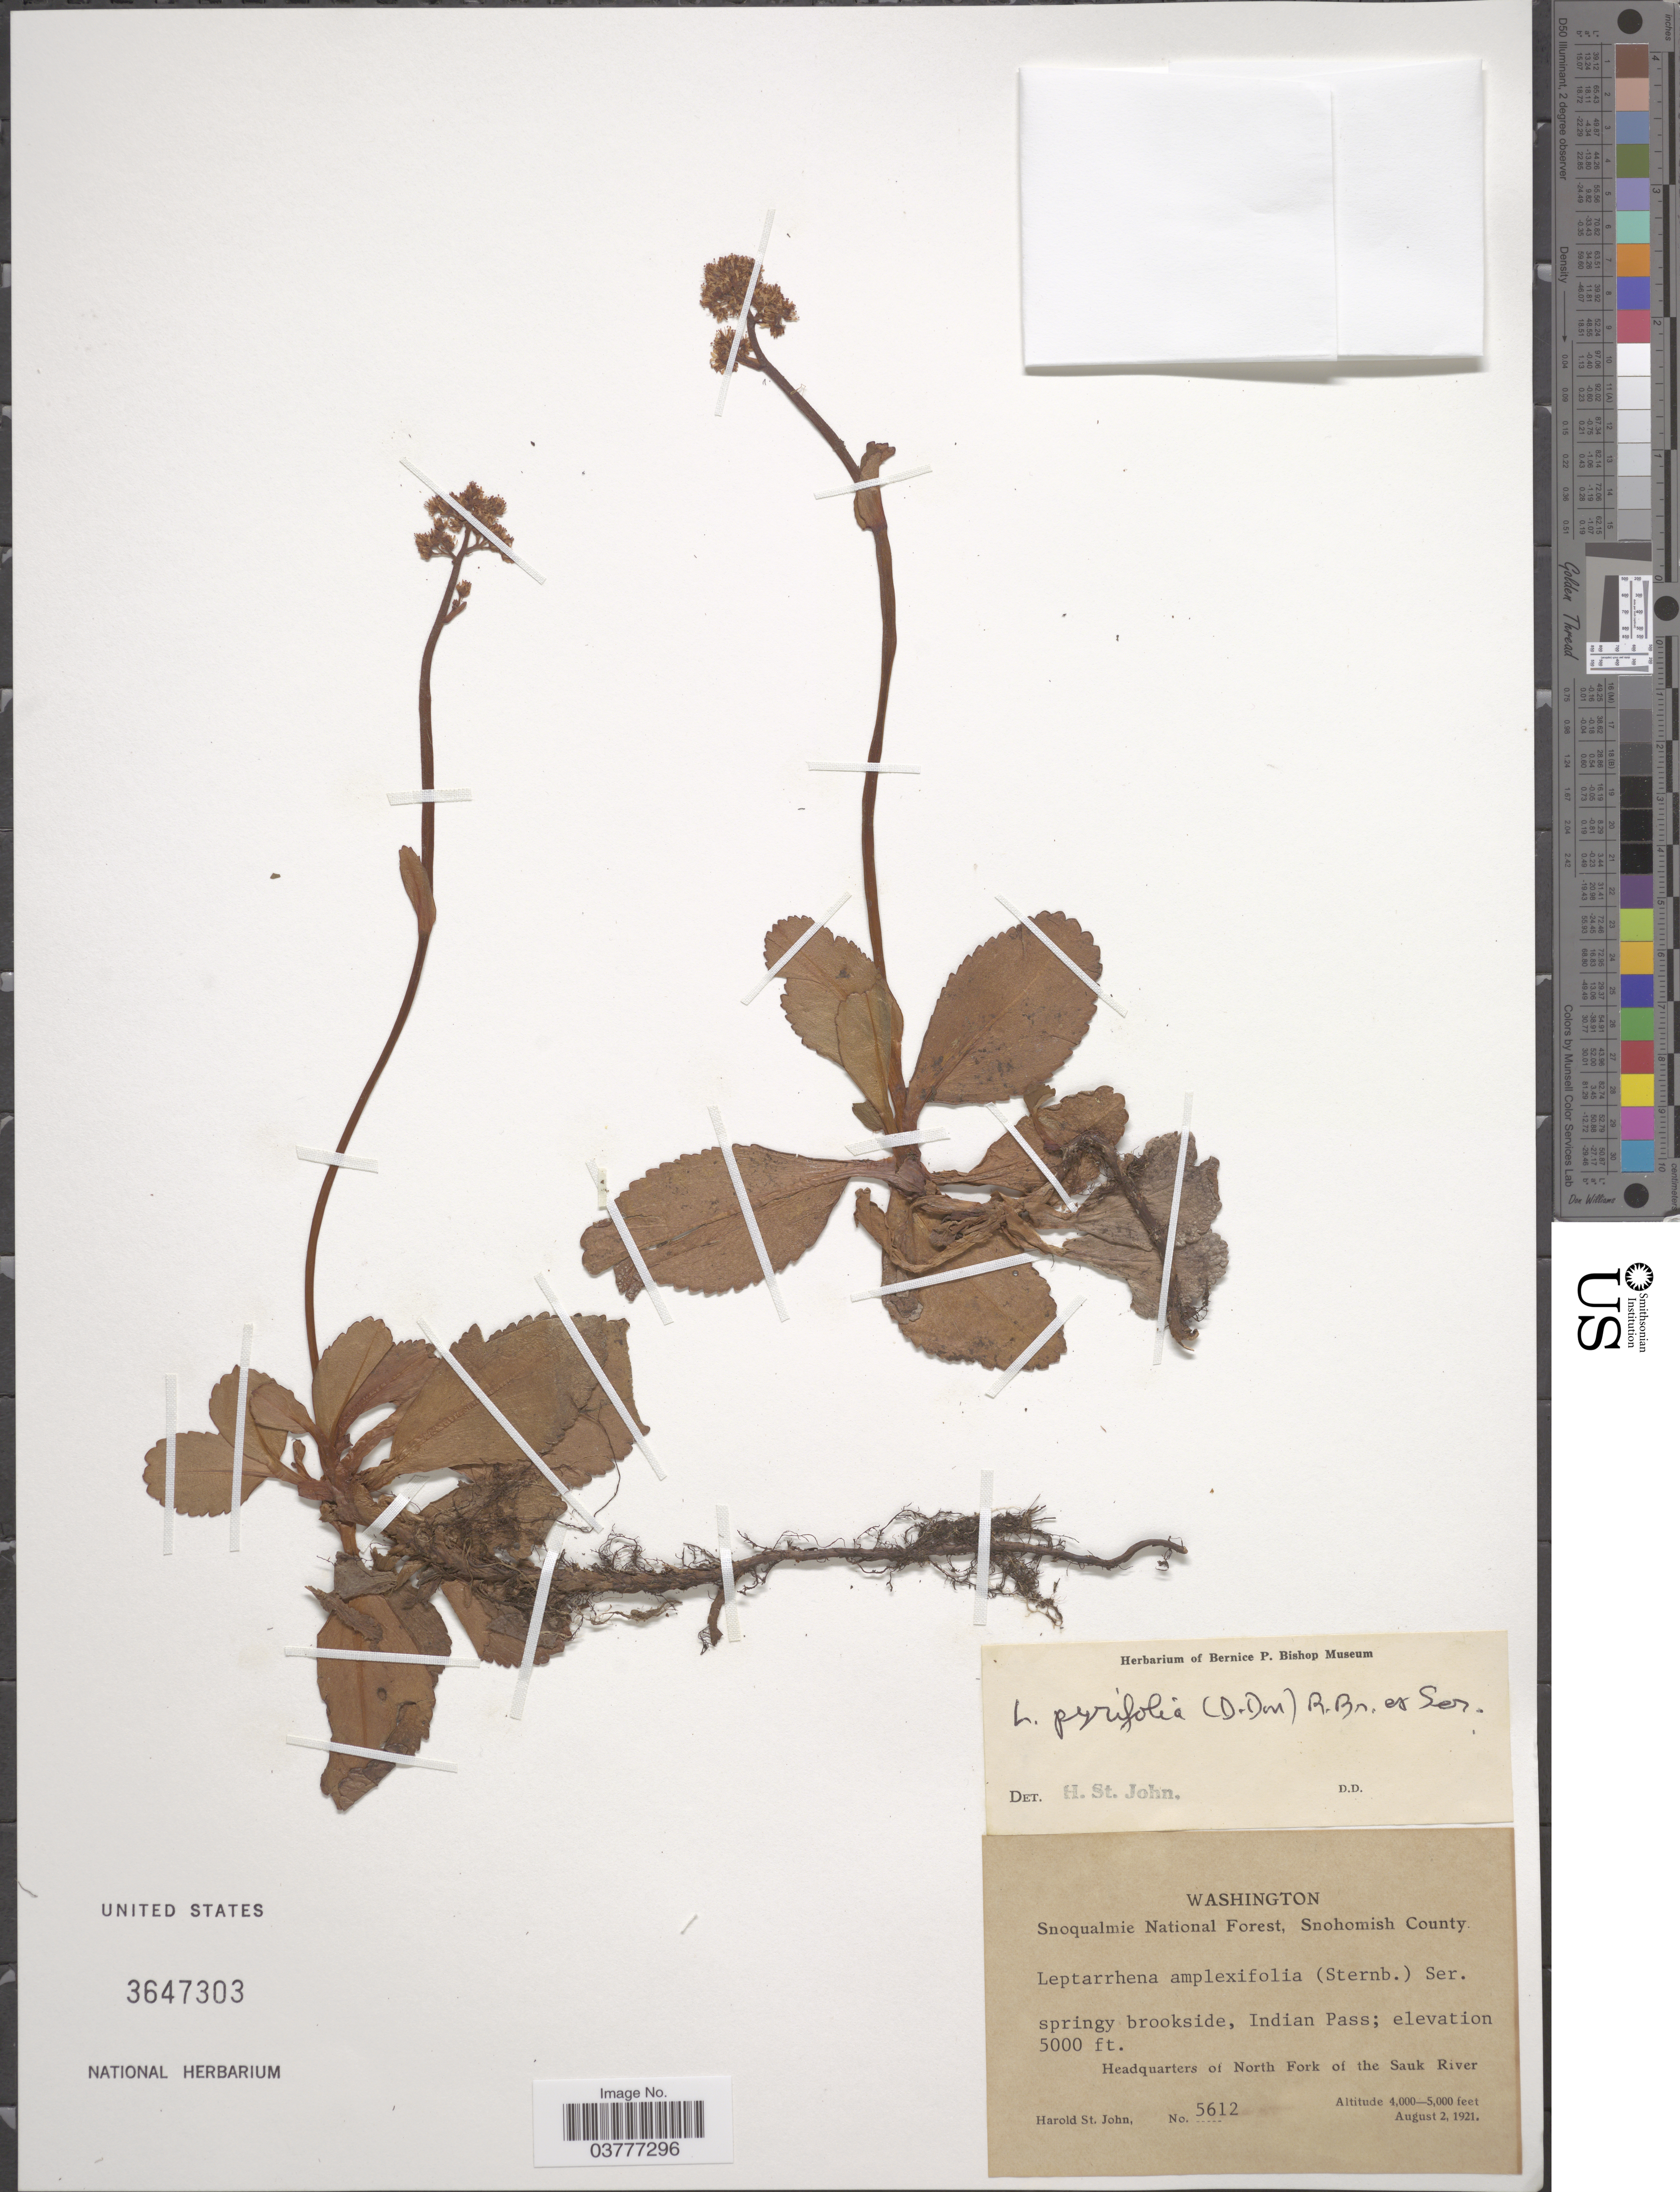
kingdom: Plantae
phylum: Tracheophyta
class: Magnoliopsida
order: Saxifragales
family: Saxifragaceae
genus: Leptarrhena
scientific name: Leptarrhena pyrolifolia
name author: (D. Don) Ser.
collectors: H. St. John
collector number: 5612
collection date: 1921-08-02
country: United States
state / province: Washington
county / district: Snohomish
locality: Snoqualmie National Forest, Snohomish County. Springy brookside, Indian Pass. Headquarters of North Fork of the Sauk River.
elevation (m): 1219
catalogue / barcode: US 3647303